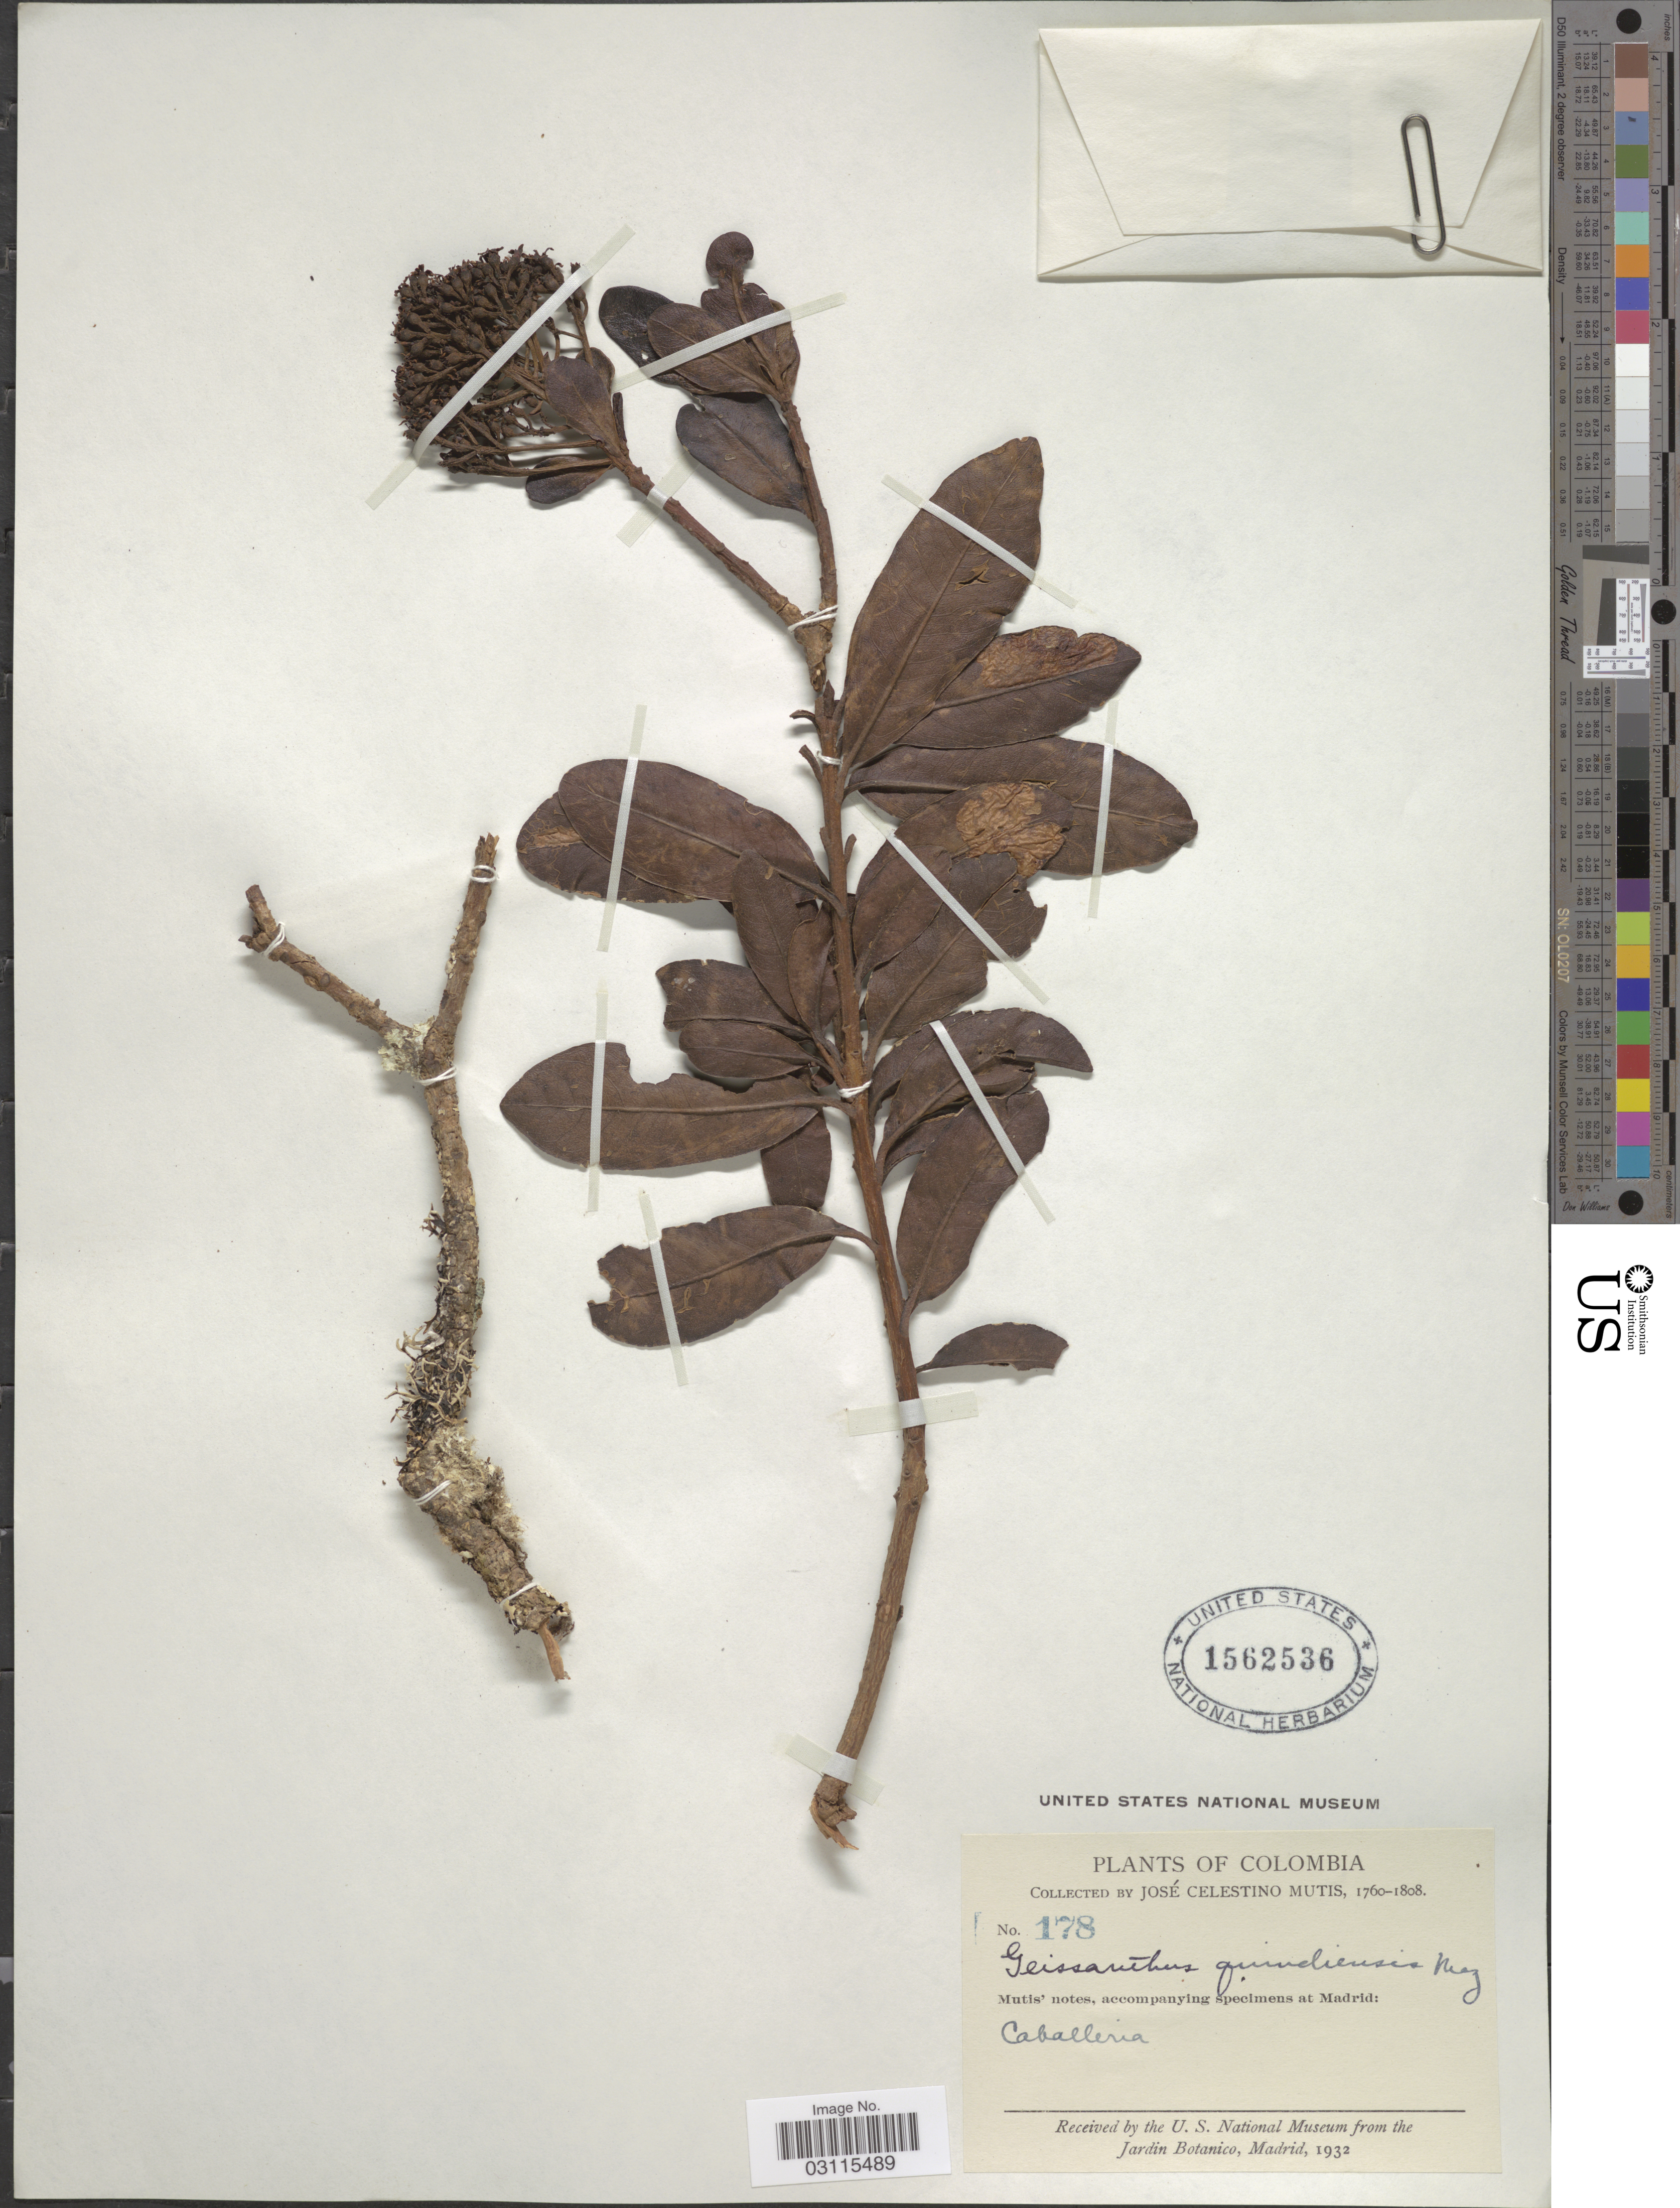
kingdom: Plantae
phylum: Tracheophyta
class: Magnoliopsida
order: Ericales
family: Primulaceae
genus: Geissanthus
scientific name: Geissanthus quindiensis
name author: Mez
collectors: J. C. B. Mutis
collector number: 178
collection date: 1760/1808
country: Colombia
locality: Cabelleria. [unsure placement]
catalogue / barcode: US 1562536